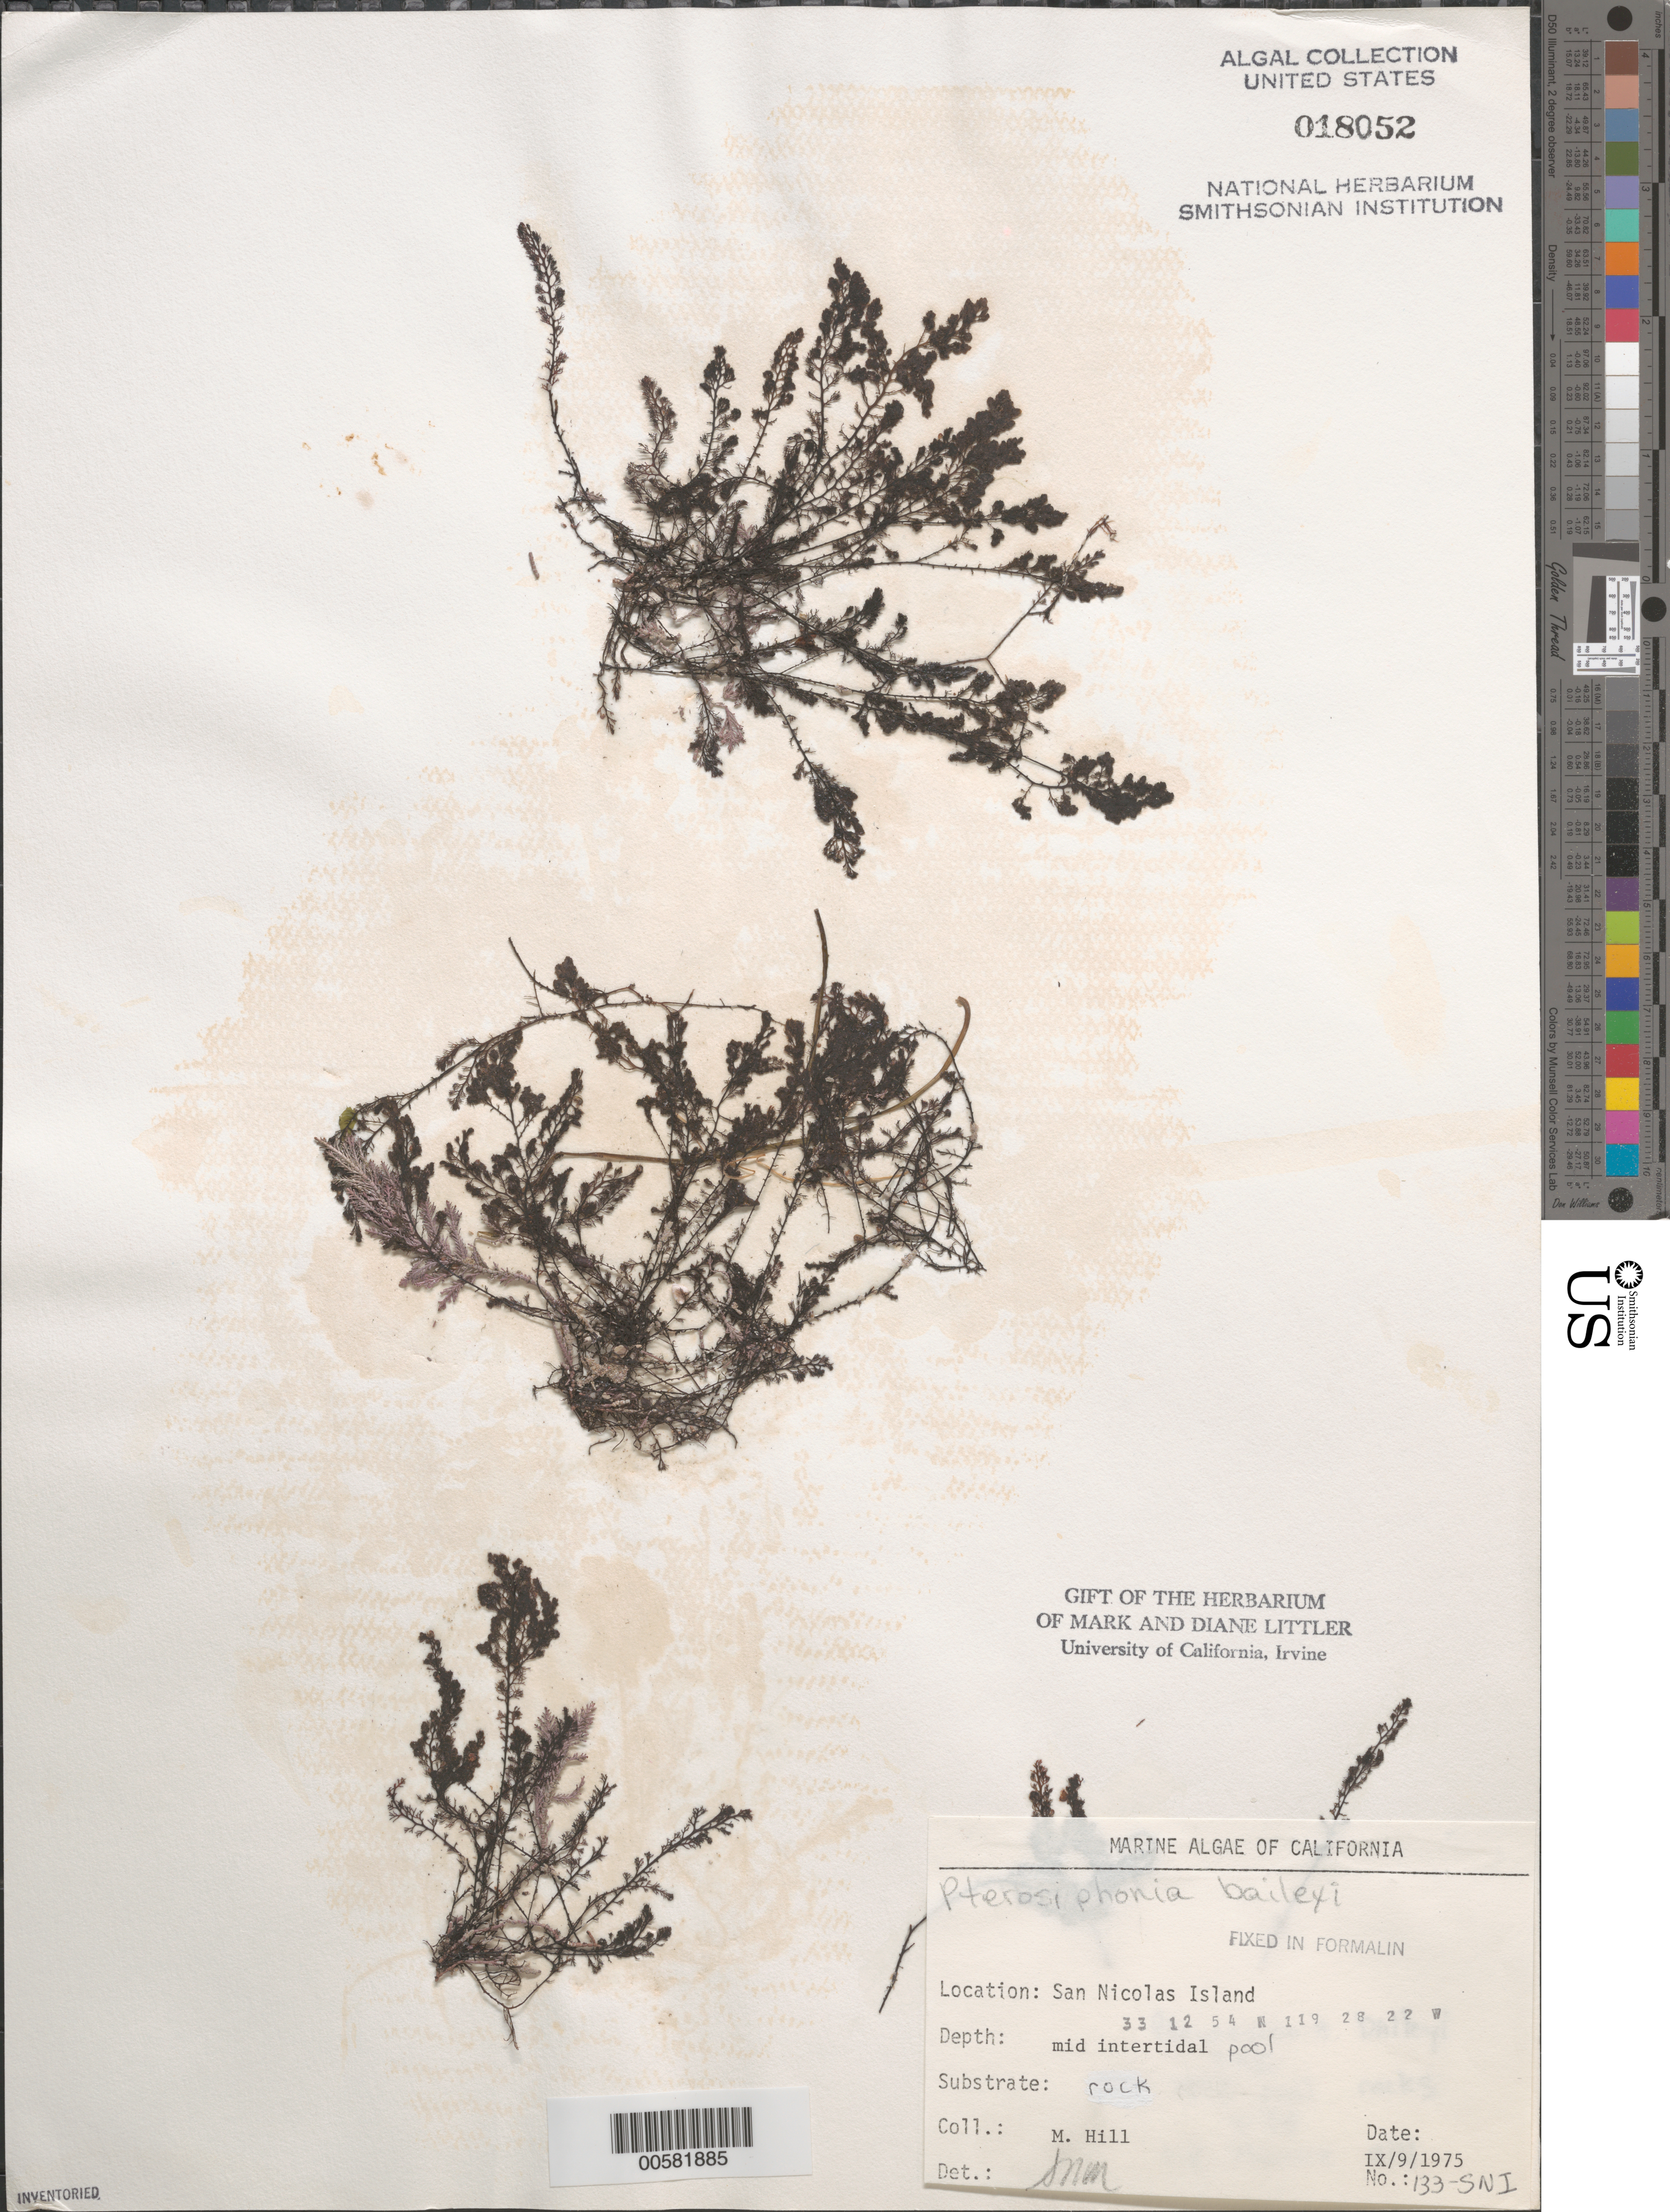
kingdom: Plantae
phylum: Rhodophyta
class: Florideophyceae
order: Ceramiales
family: Rhodomelaceae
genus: Symphyocladiella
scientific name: Symphyocladiella baileyi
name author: (Harvey) D.E.Bustamante et al.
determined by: Algae name updating Project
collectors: M. Hill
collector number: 133-sni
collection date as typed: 09 Sep 1975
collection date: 1975-09-09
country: United States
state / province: California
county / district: Ventura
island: San Nicolas Island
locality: Dutch Harbor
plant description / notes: BLM-SOCALBIGHT Rocky Intertidal Survey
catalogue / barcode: US 18052